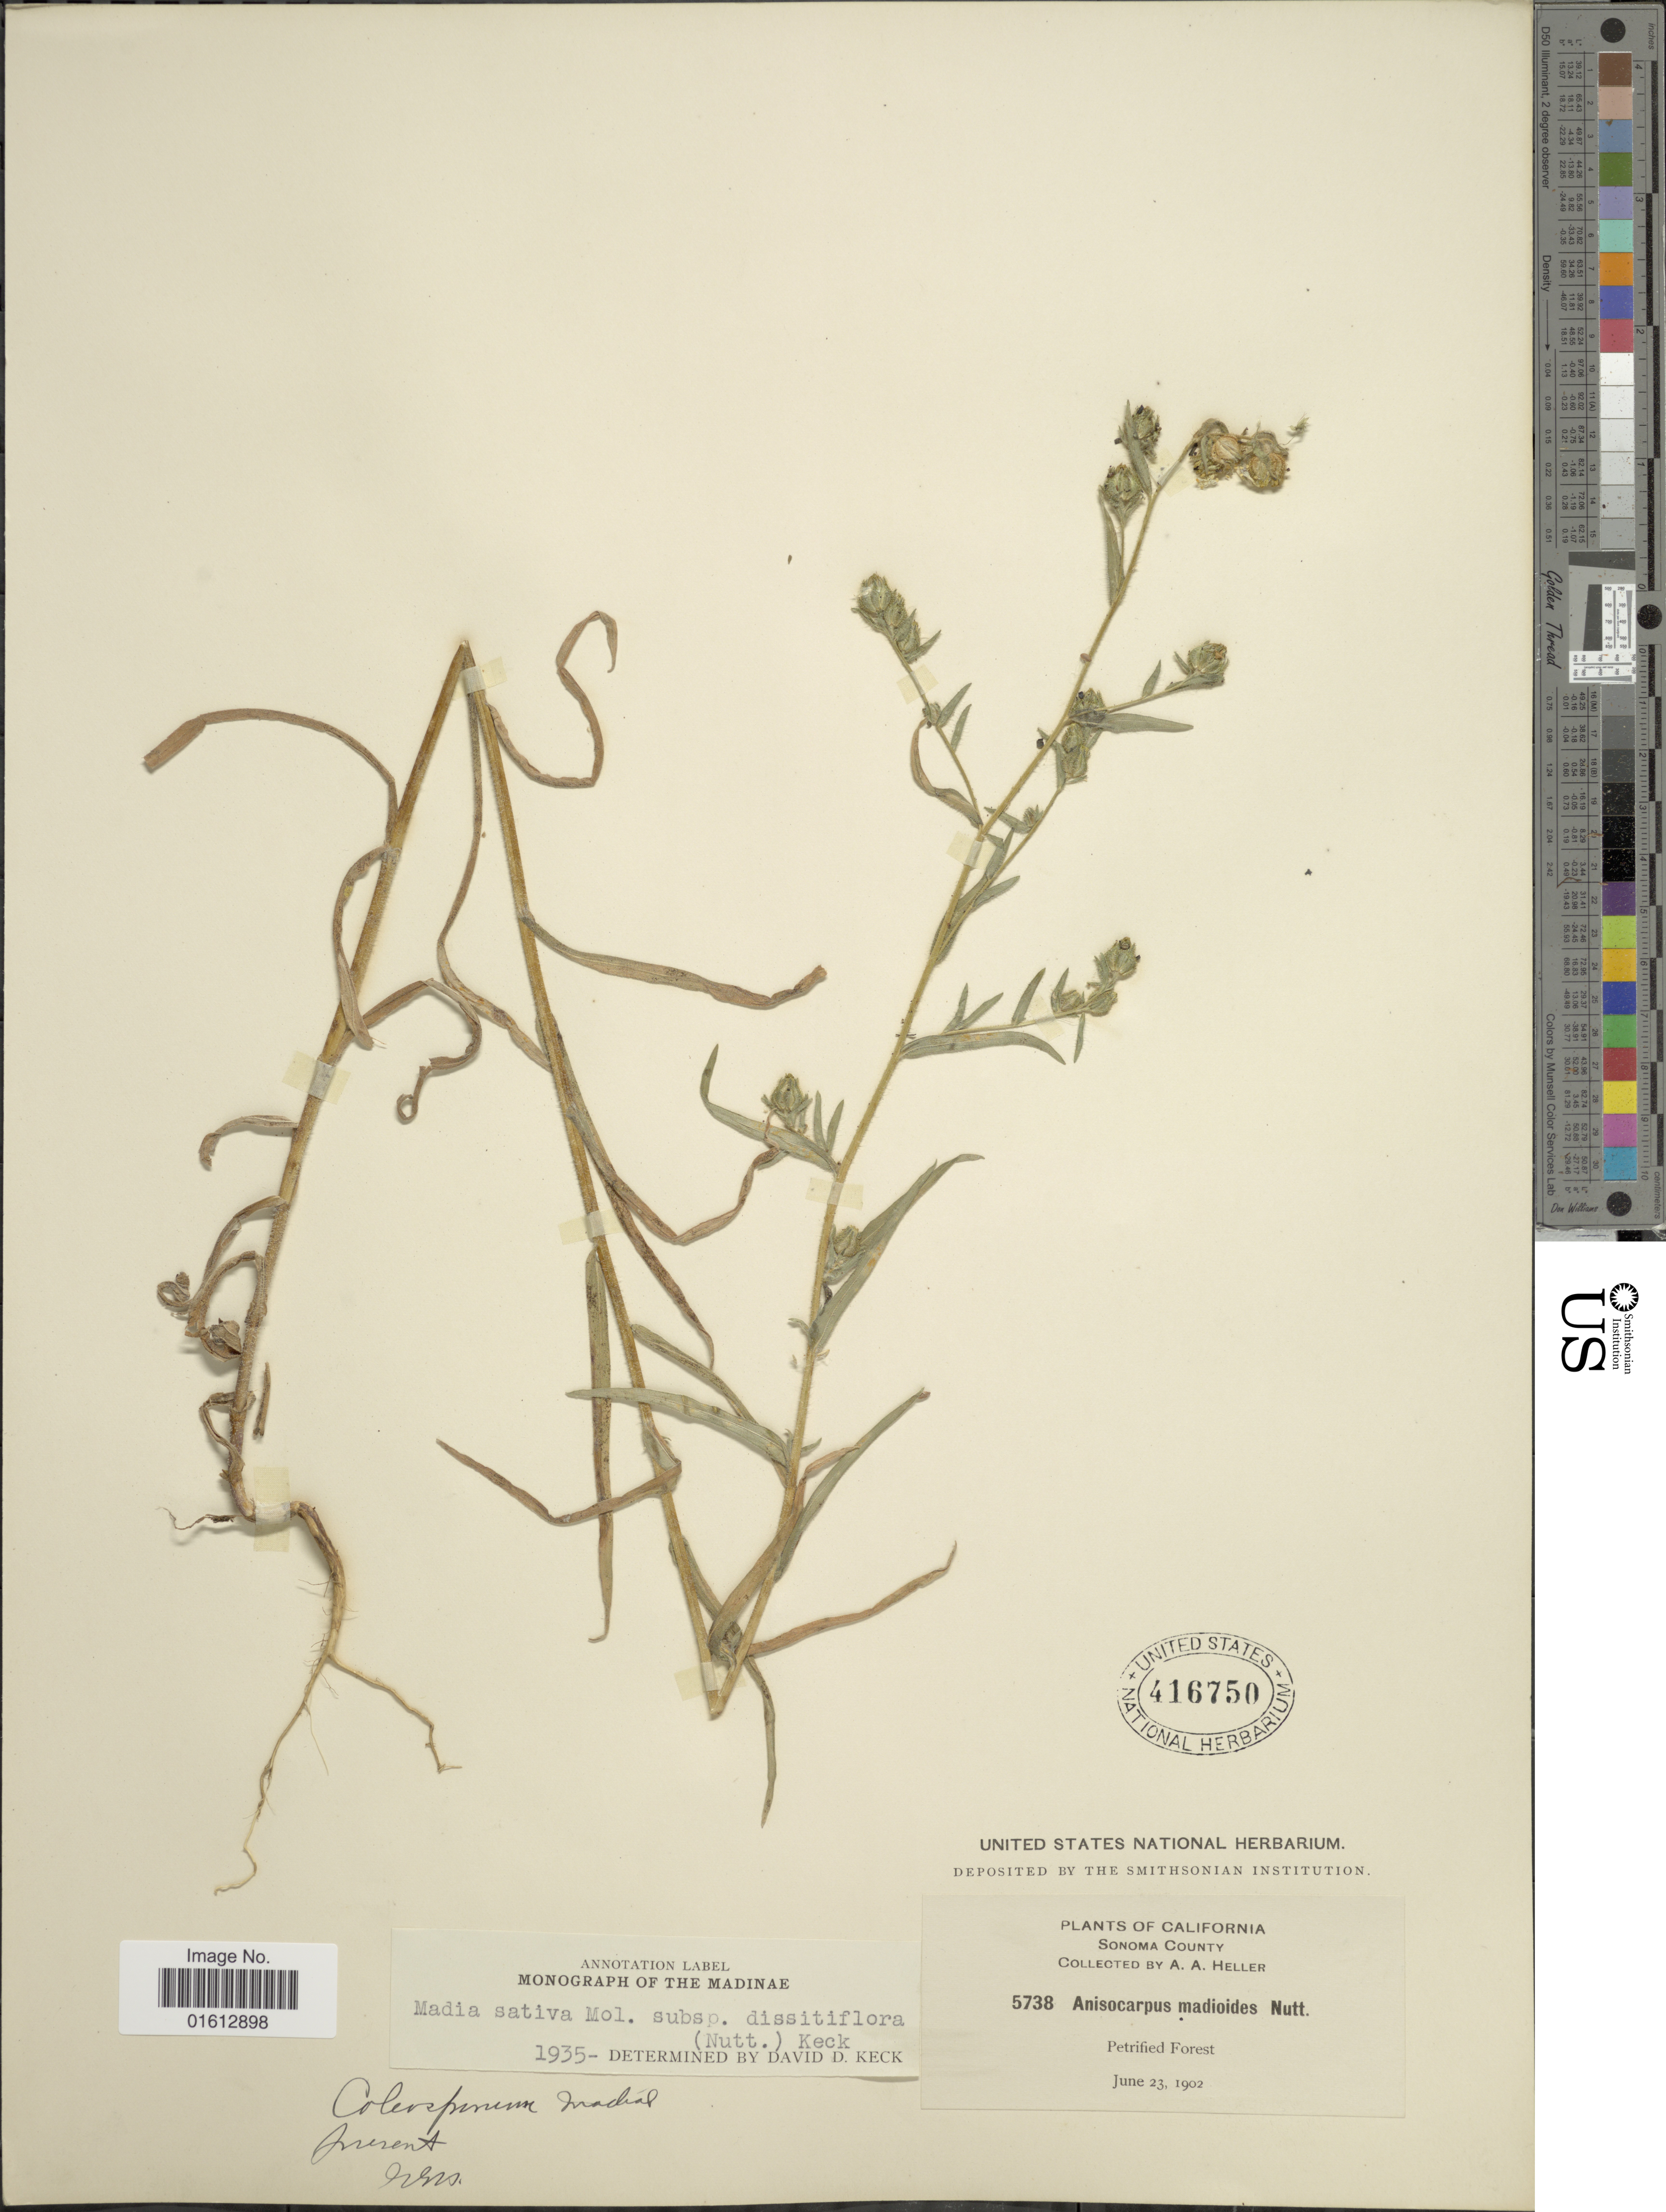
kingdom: Plantae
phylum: Tracheophyta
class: Magnoliopsida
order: Asterales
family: Asteraceae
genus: Madia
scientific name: Madia gracilis subsp. gracilis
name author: (Sm.) D.D. Keck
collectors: A. A. Heller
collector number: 5738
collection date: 1902-06-23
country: United States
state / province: California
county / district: Sonoma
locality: California, Sonoma County, Petrified Forest.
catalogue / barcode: US 416750